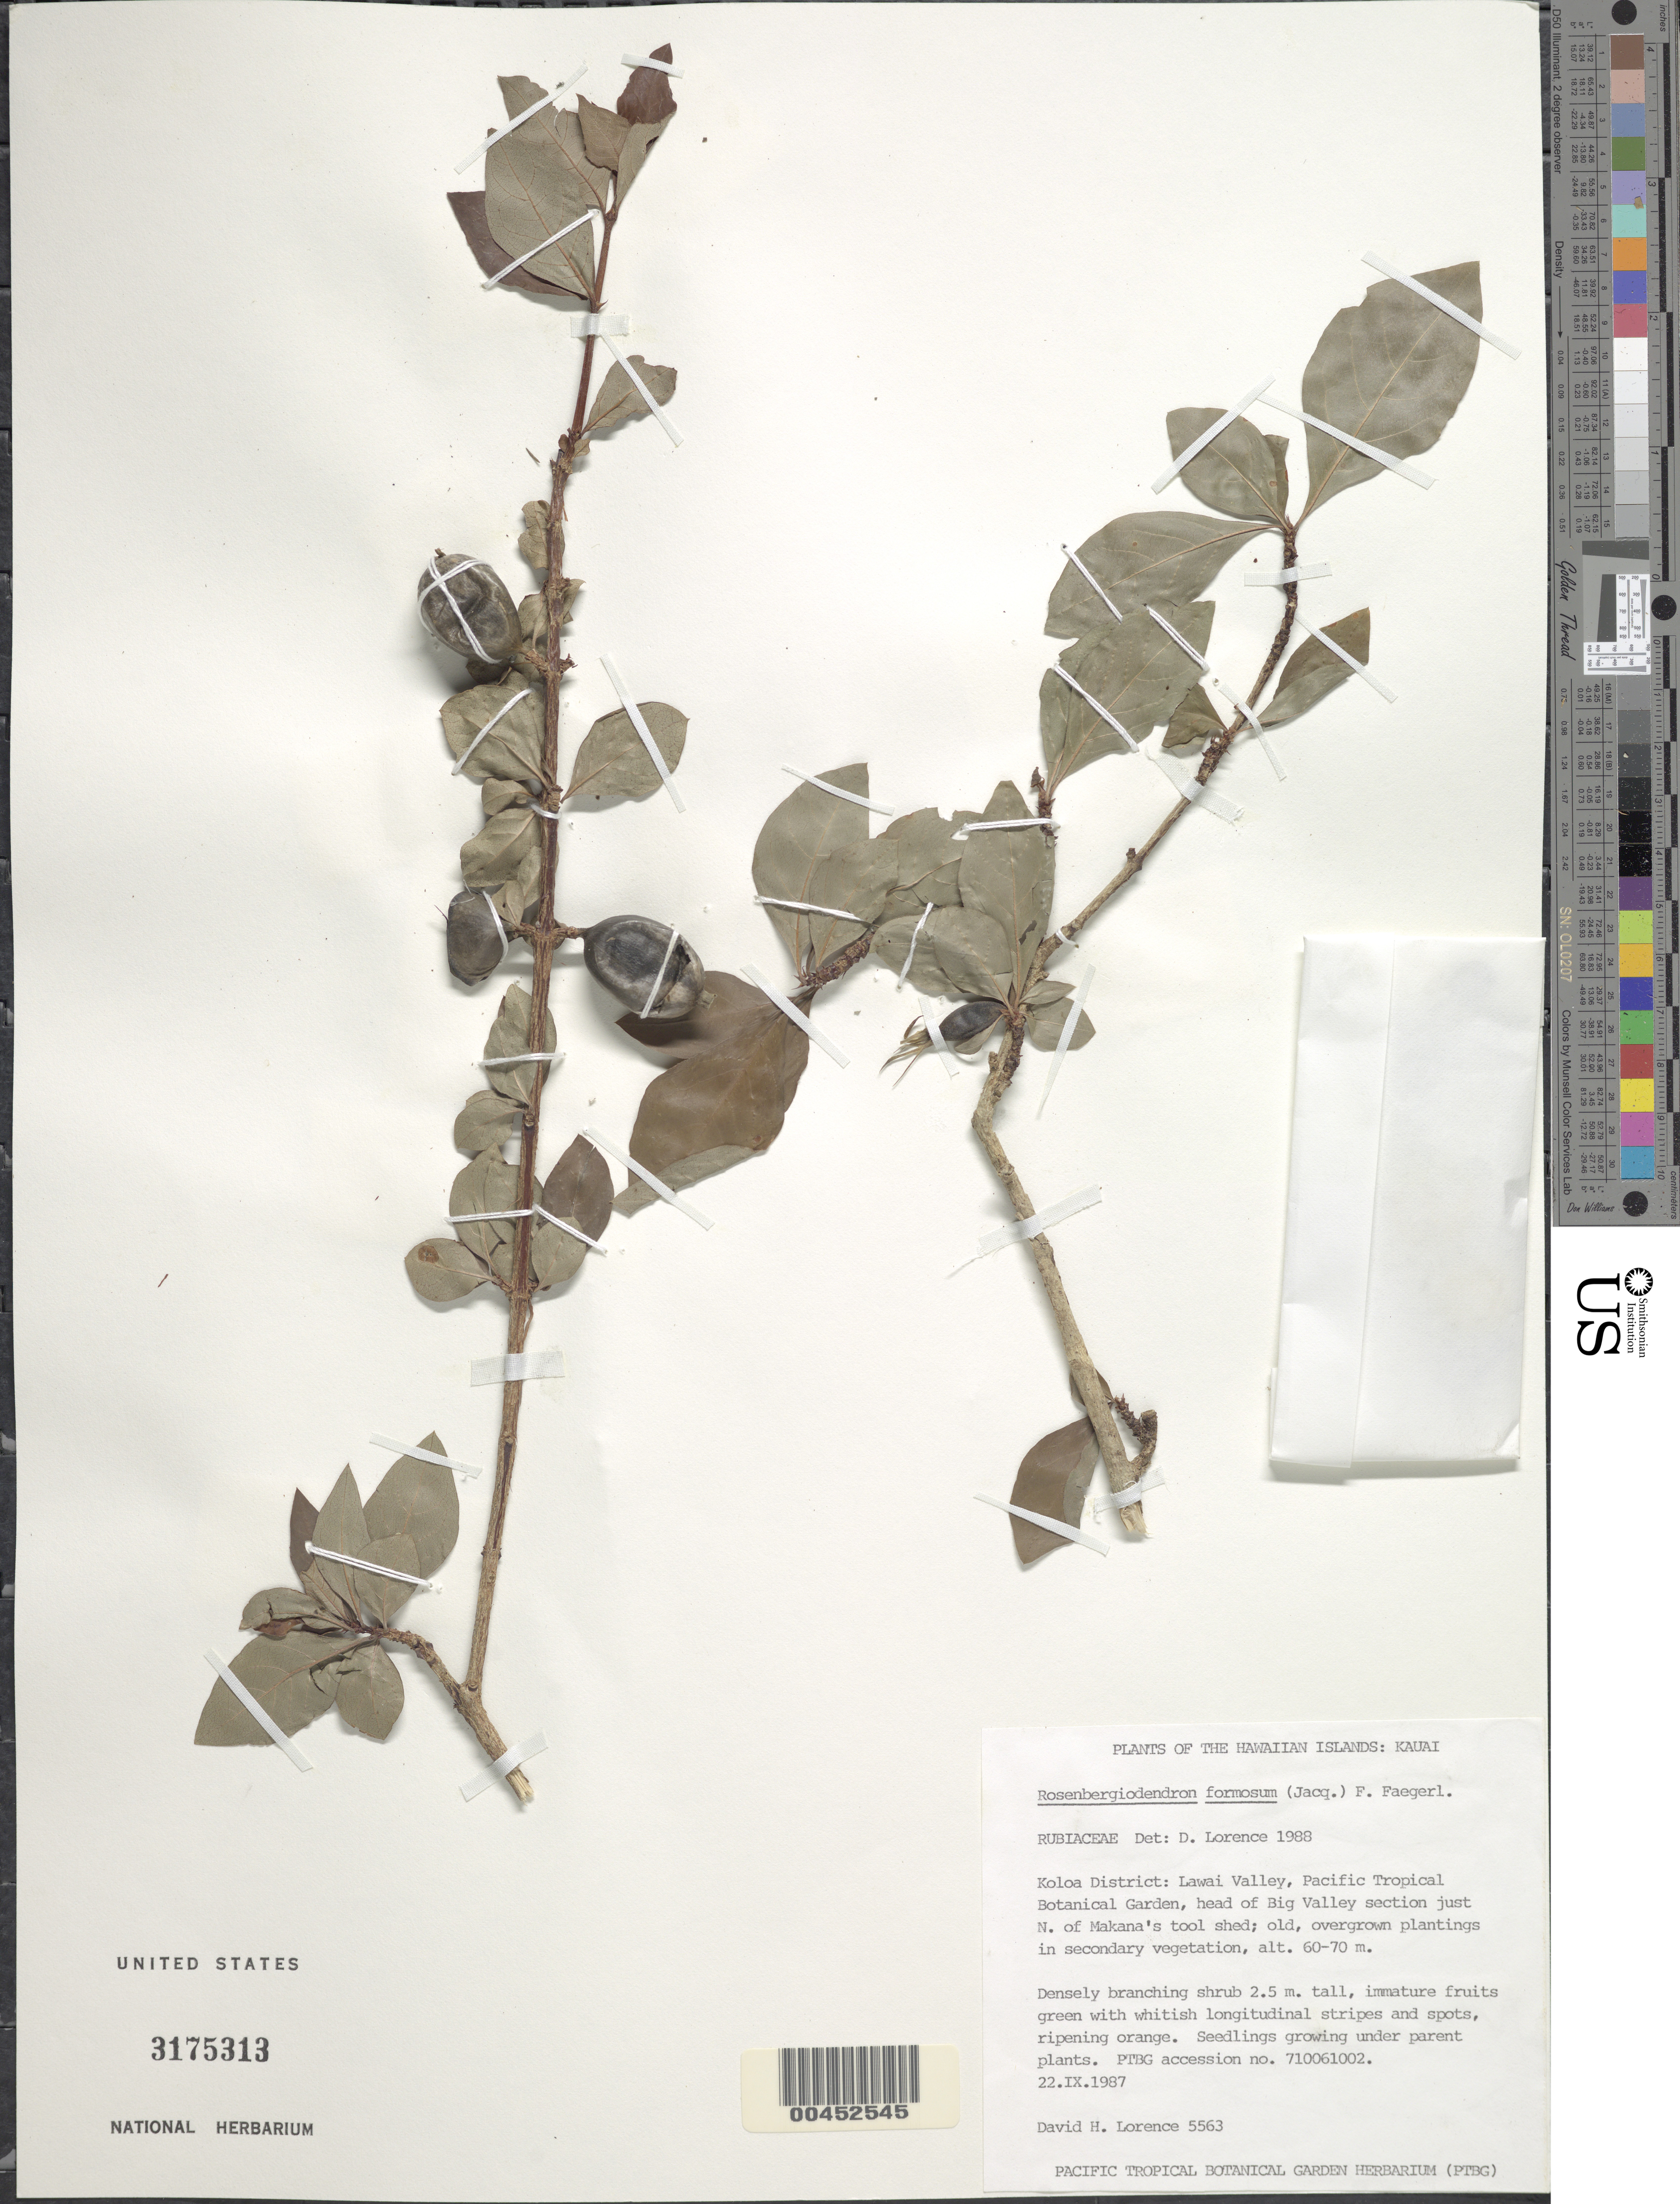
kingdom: Plantae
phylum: Tracheophyta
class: Magnoliopsida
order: Gentianales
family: Rubiaceae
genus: Rosenbergiodendron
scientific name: Rosenbergiodendron formosum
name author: (Jacq.) Fagerl.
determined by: Lorence, David H., (PTBG), National Tropical Botanical Garden (UNITED STATES)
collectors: D. Lorence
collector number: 5563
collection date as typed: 22 Sep 1987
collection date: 1987-09-22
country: United States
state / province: Hawaii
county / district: Kauai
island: Kaua'i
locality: Koloa District: Lawai Valley, Pacific Tropical Botanical Garden, head of Big Valley section just N of Makana's tool shed.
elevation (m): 60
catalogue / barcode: US 3175313